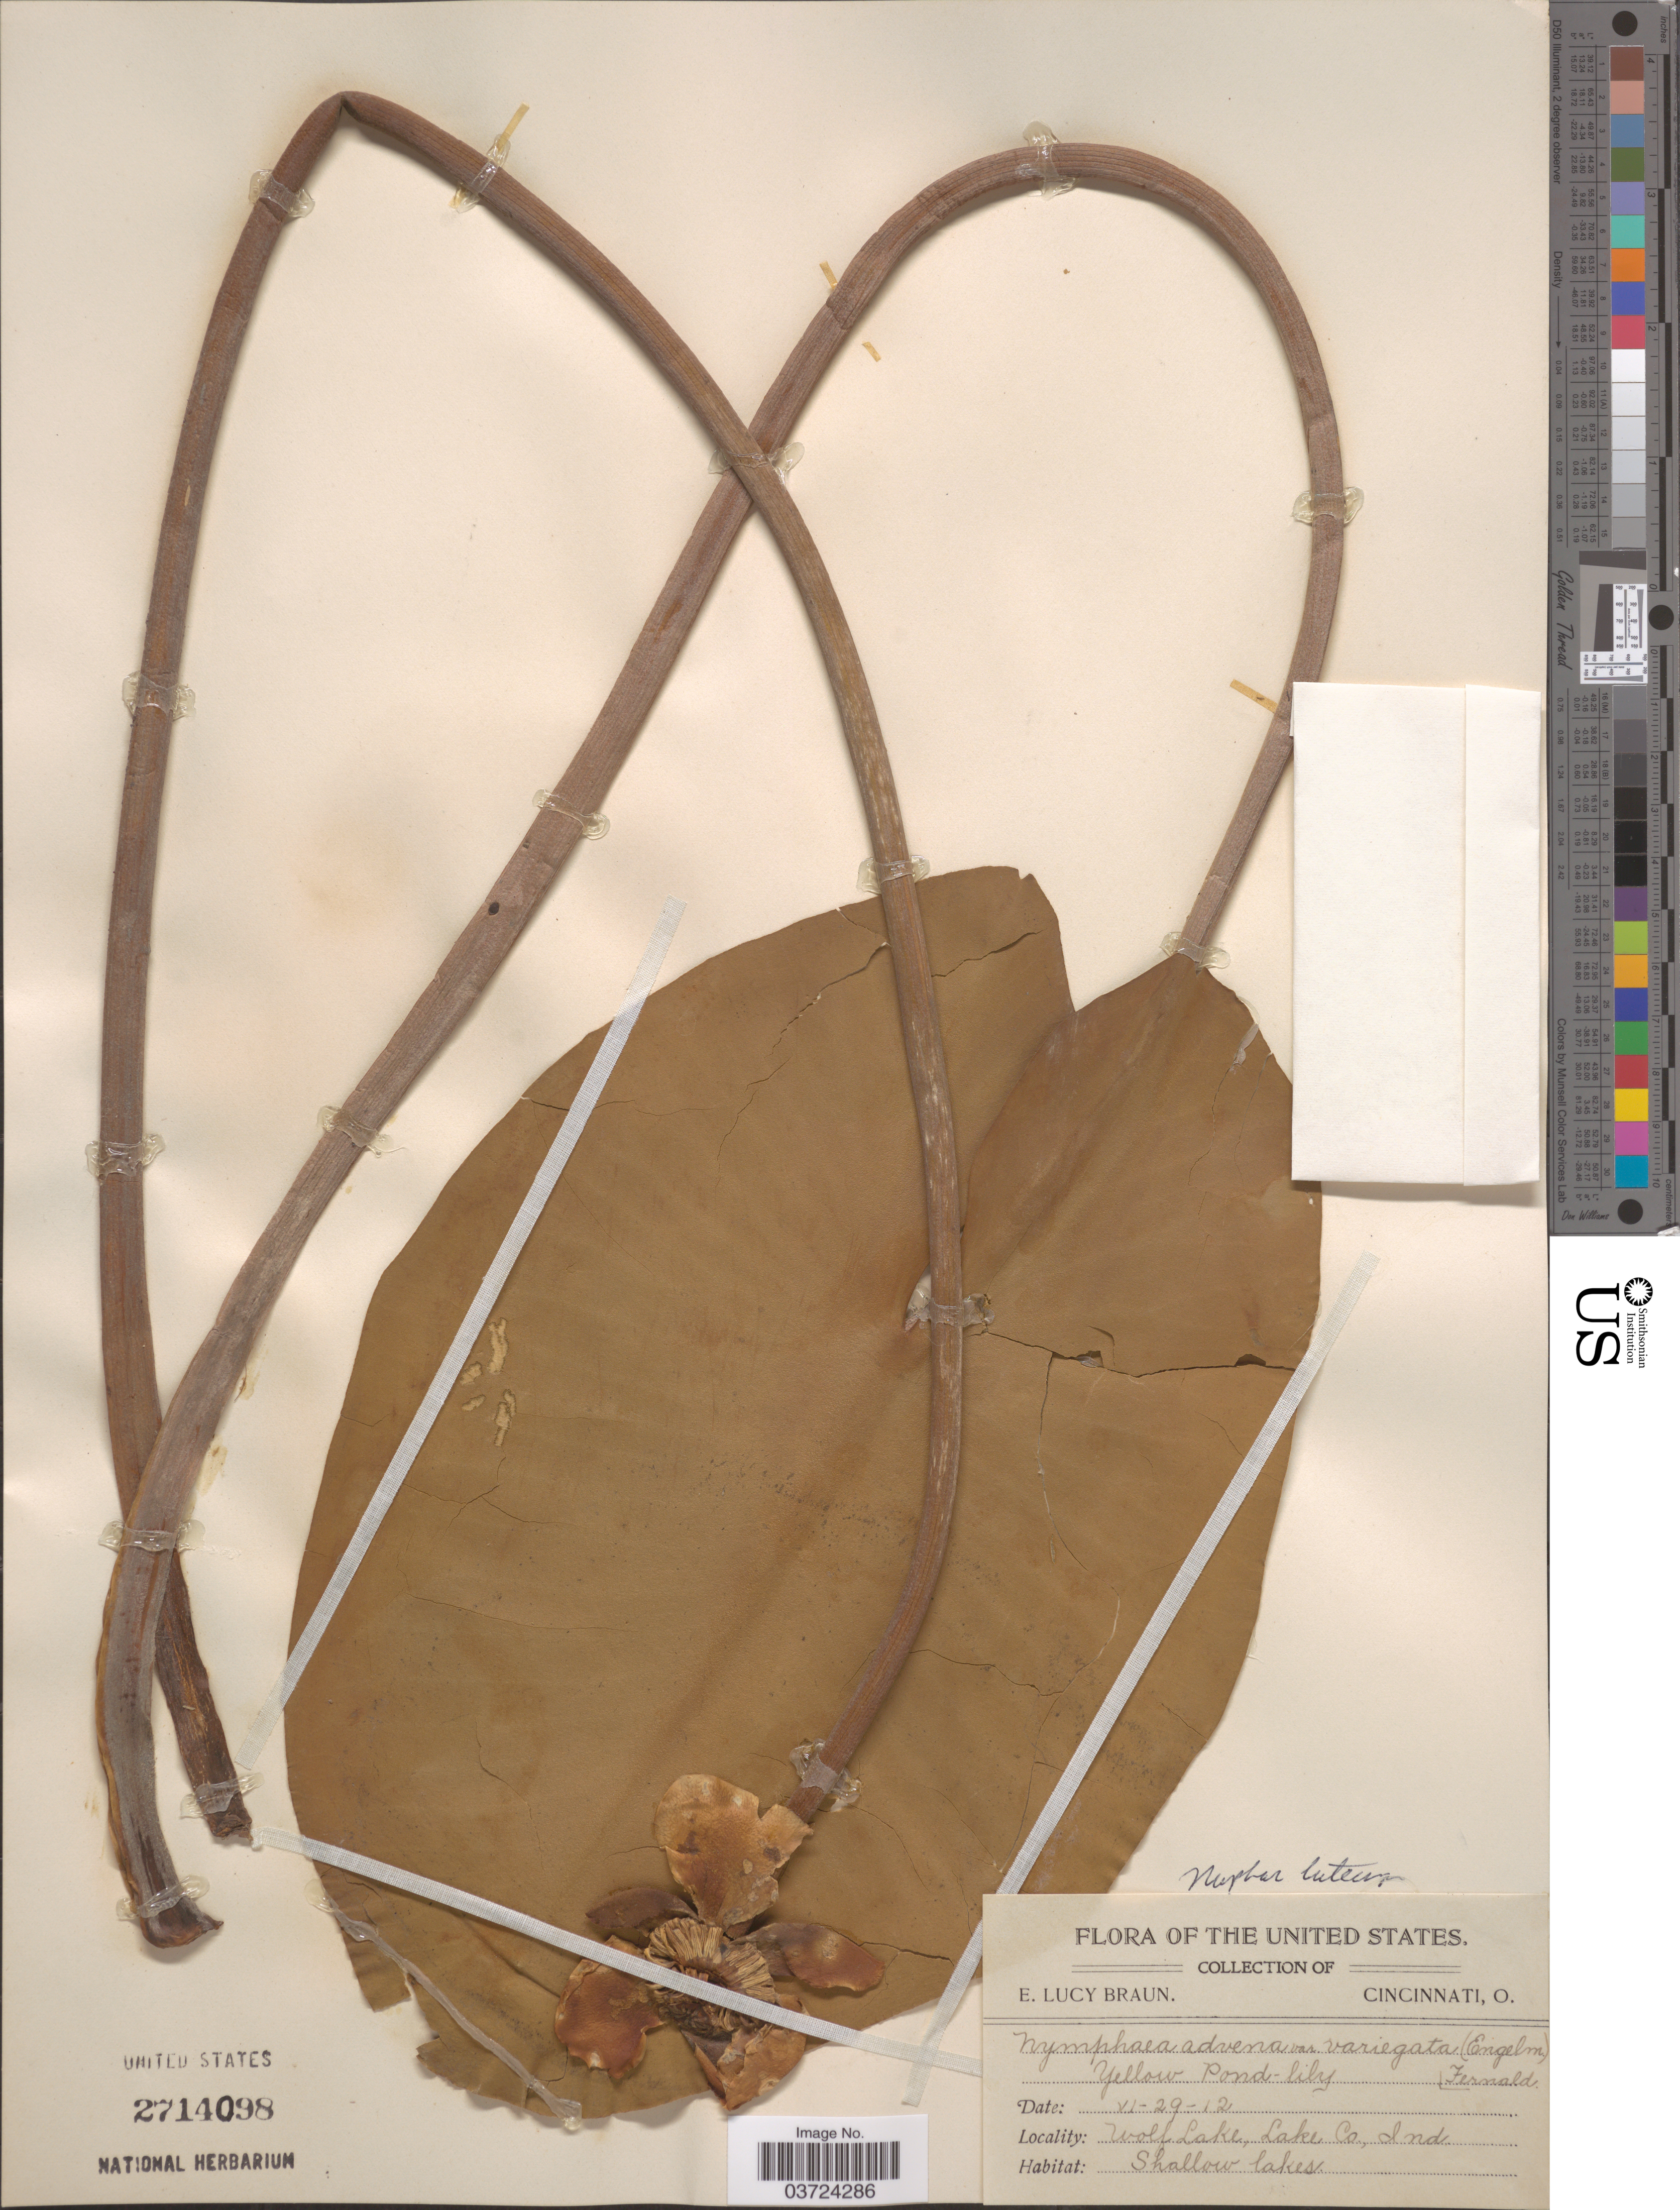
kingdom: Plantae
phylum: Tracheophyta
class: Magnoliopsida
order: Nymphaeales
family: Nymphaeaceae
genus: Nuphar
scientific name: Nuphar advena subsp. advena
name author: (Aiton) W.T. Aiton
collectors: E. L. Braun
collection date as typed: Transcribed d/m/y: 29/6/12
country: United States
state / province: Indiana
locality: Wolf Lake, Lake Co.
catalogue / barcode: US 2714098